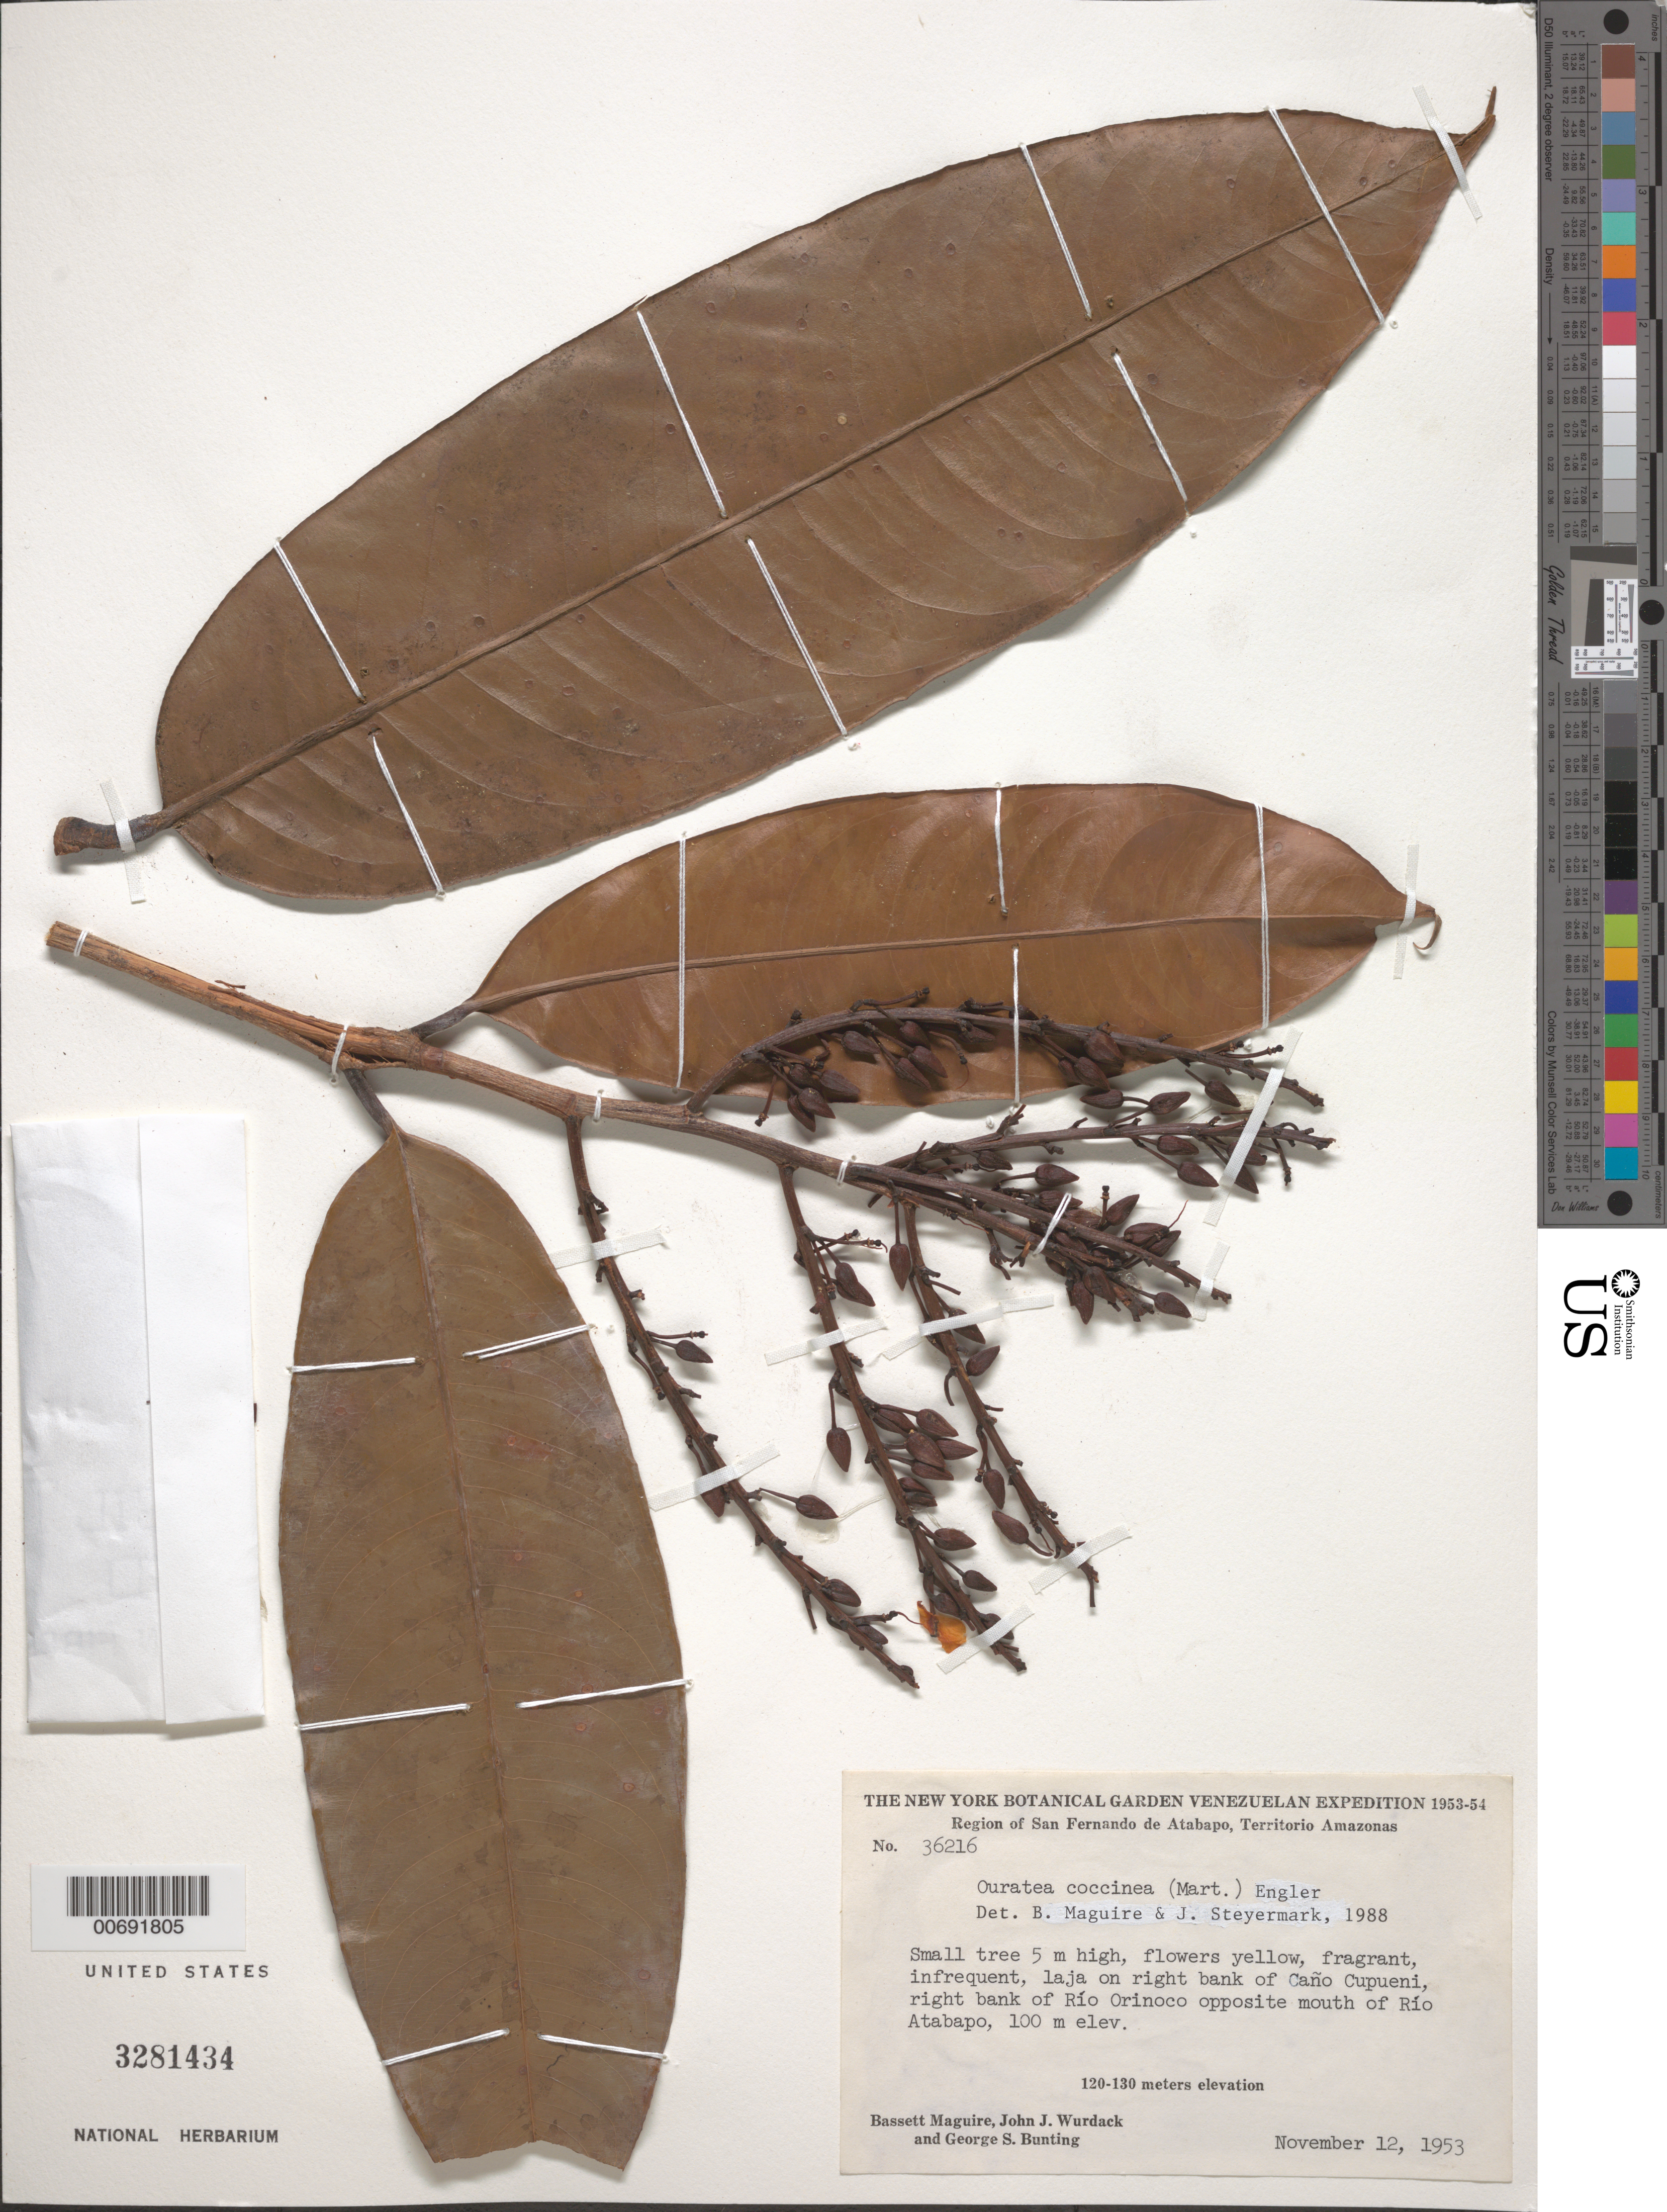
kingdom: Plantae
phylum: Tracheophyta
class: Magnoliopsida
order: Malpighiales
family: Ochnaceae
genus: Ouratea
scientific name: Ouratea coccinea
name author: Engl.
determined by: Steyermark, J. A.; Maguire, B.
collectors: B. Maguire, J. J. Wurdack & G. S. Bunting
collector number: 36216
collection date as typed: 12-Nov-53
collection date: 1953-11-12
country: Venezuela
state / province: Amazonas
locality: Caño Cupueni, right bank Río Orinoco, opposite mouth of Río Atabapo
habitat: Laja on bank of caño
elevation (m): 120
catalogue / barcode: US 3281434